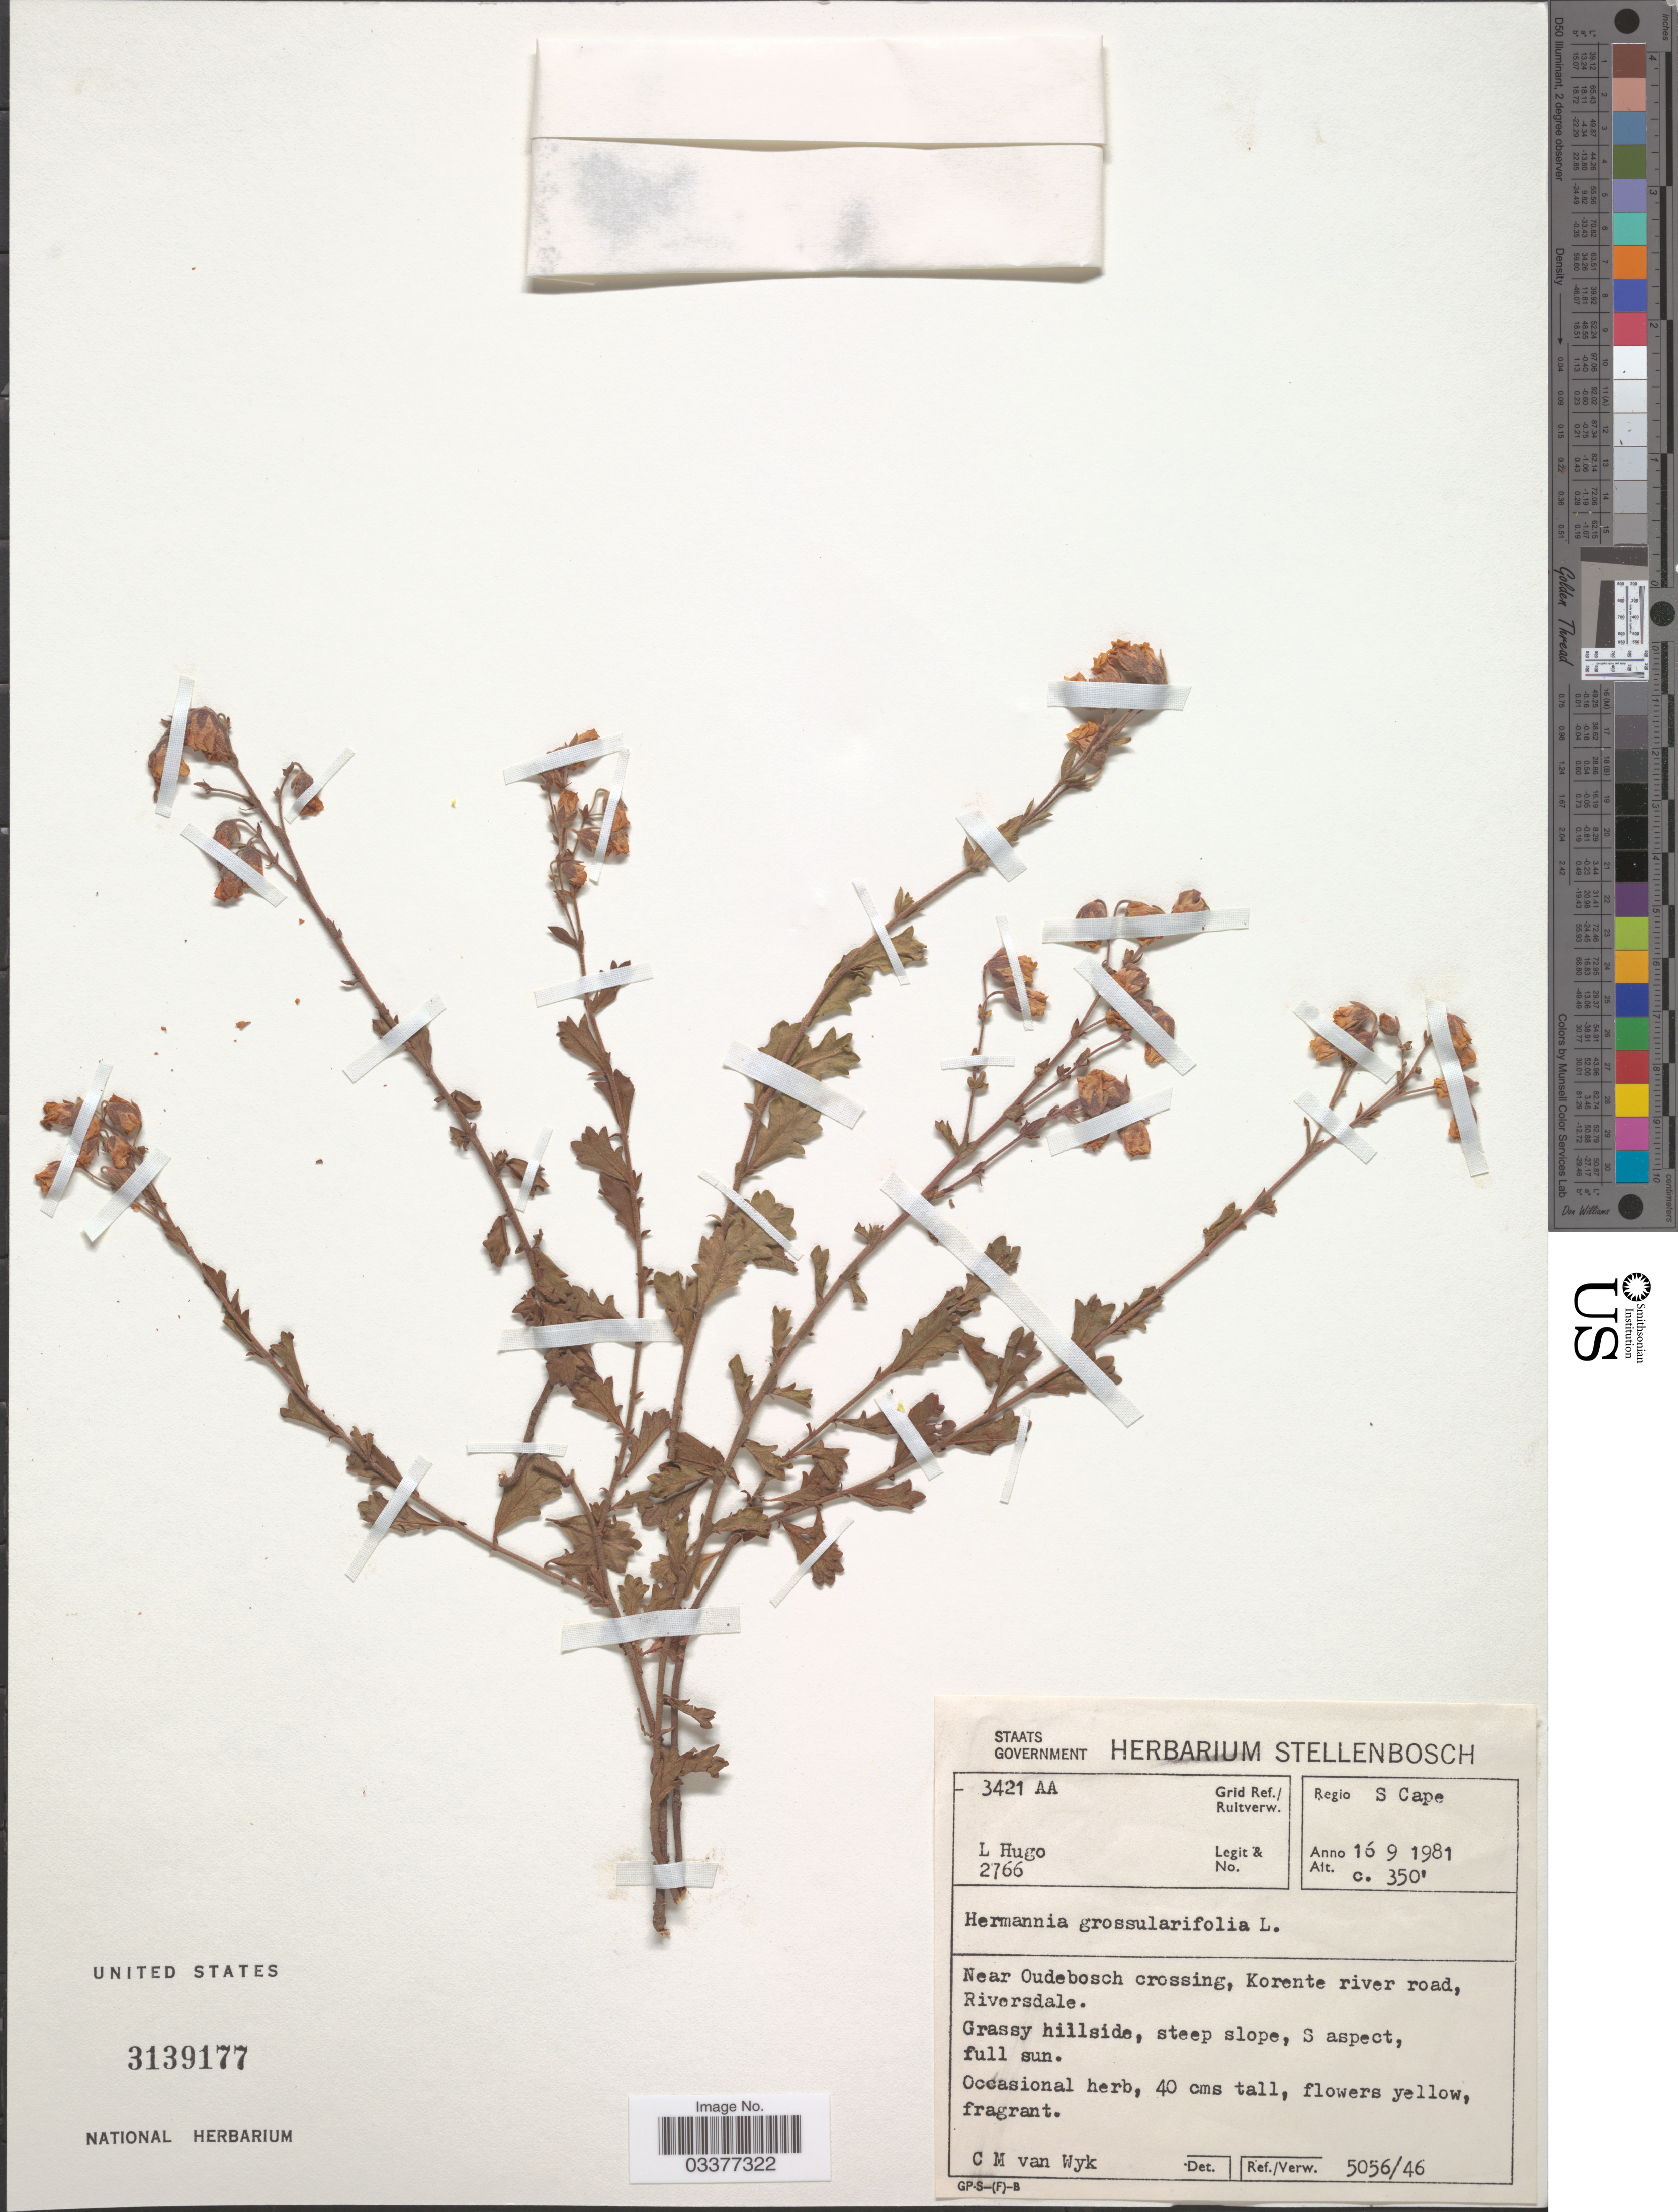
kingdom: Plantae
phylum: Tracheophyta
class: Magnoliopsida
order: Malvales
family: Malvaceae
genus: Hermannia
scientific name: Hermannia grossularifolia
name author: L.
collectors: L. Hugo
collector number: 2766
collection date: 1981-09-16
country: South Africa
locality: Grid Ref./ Ruitverw. 3421 AA. Regio S Cape. Near Oudebosch crossing, Korente river road, Riversdale.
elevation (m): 107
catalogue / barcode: US 3139177